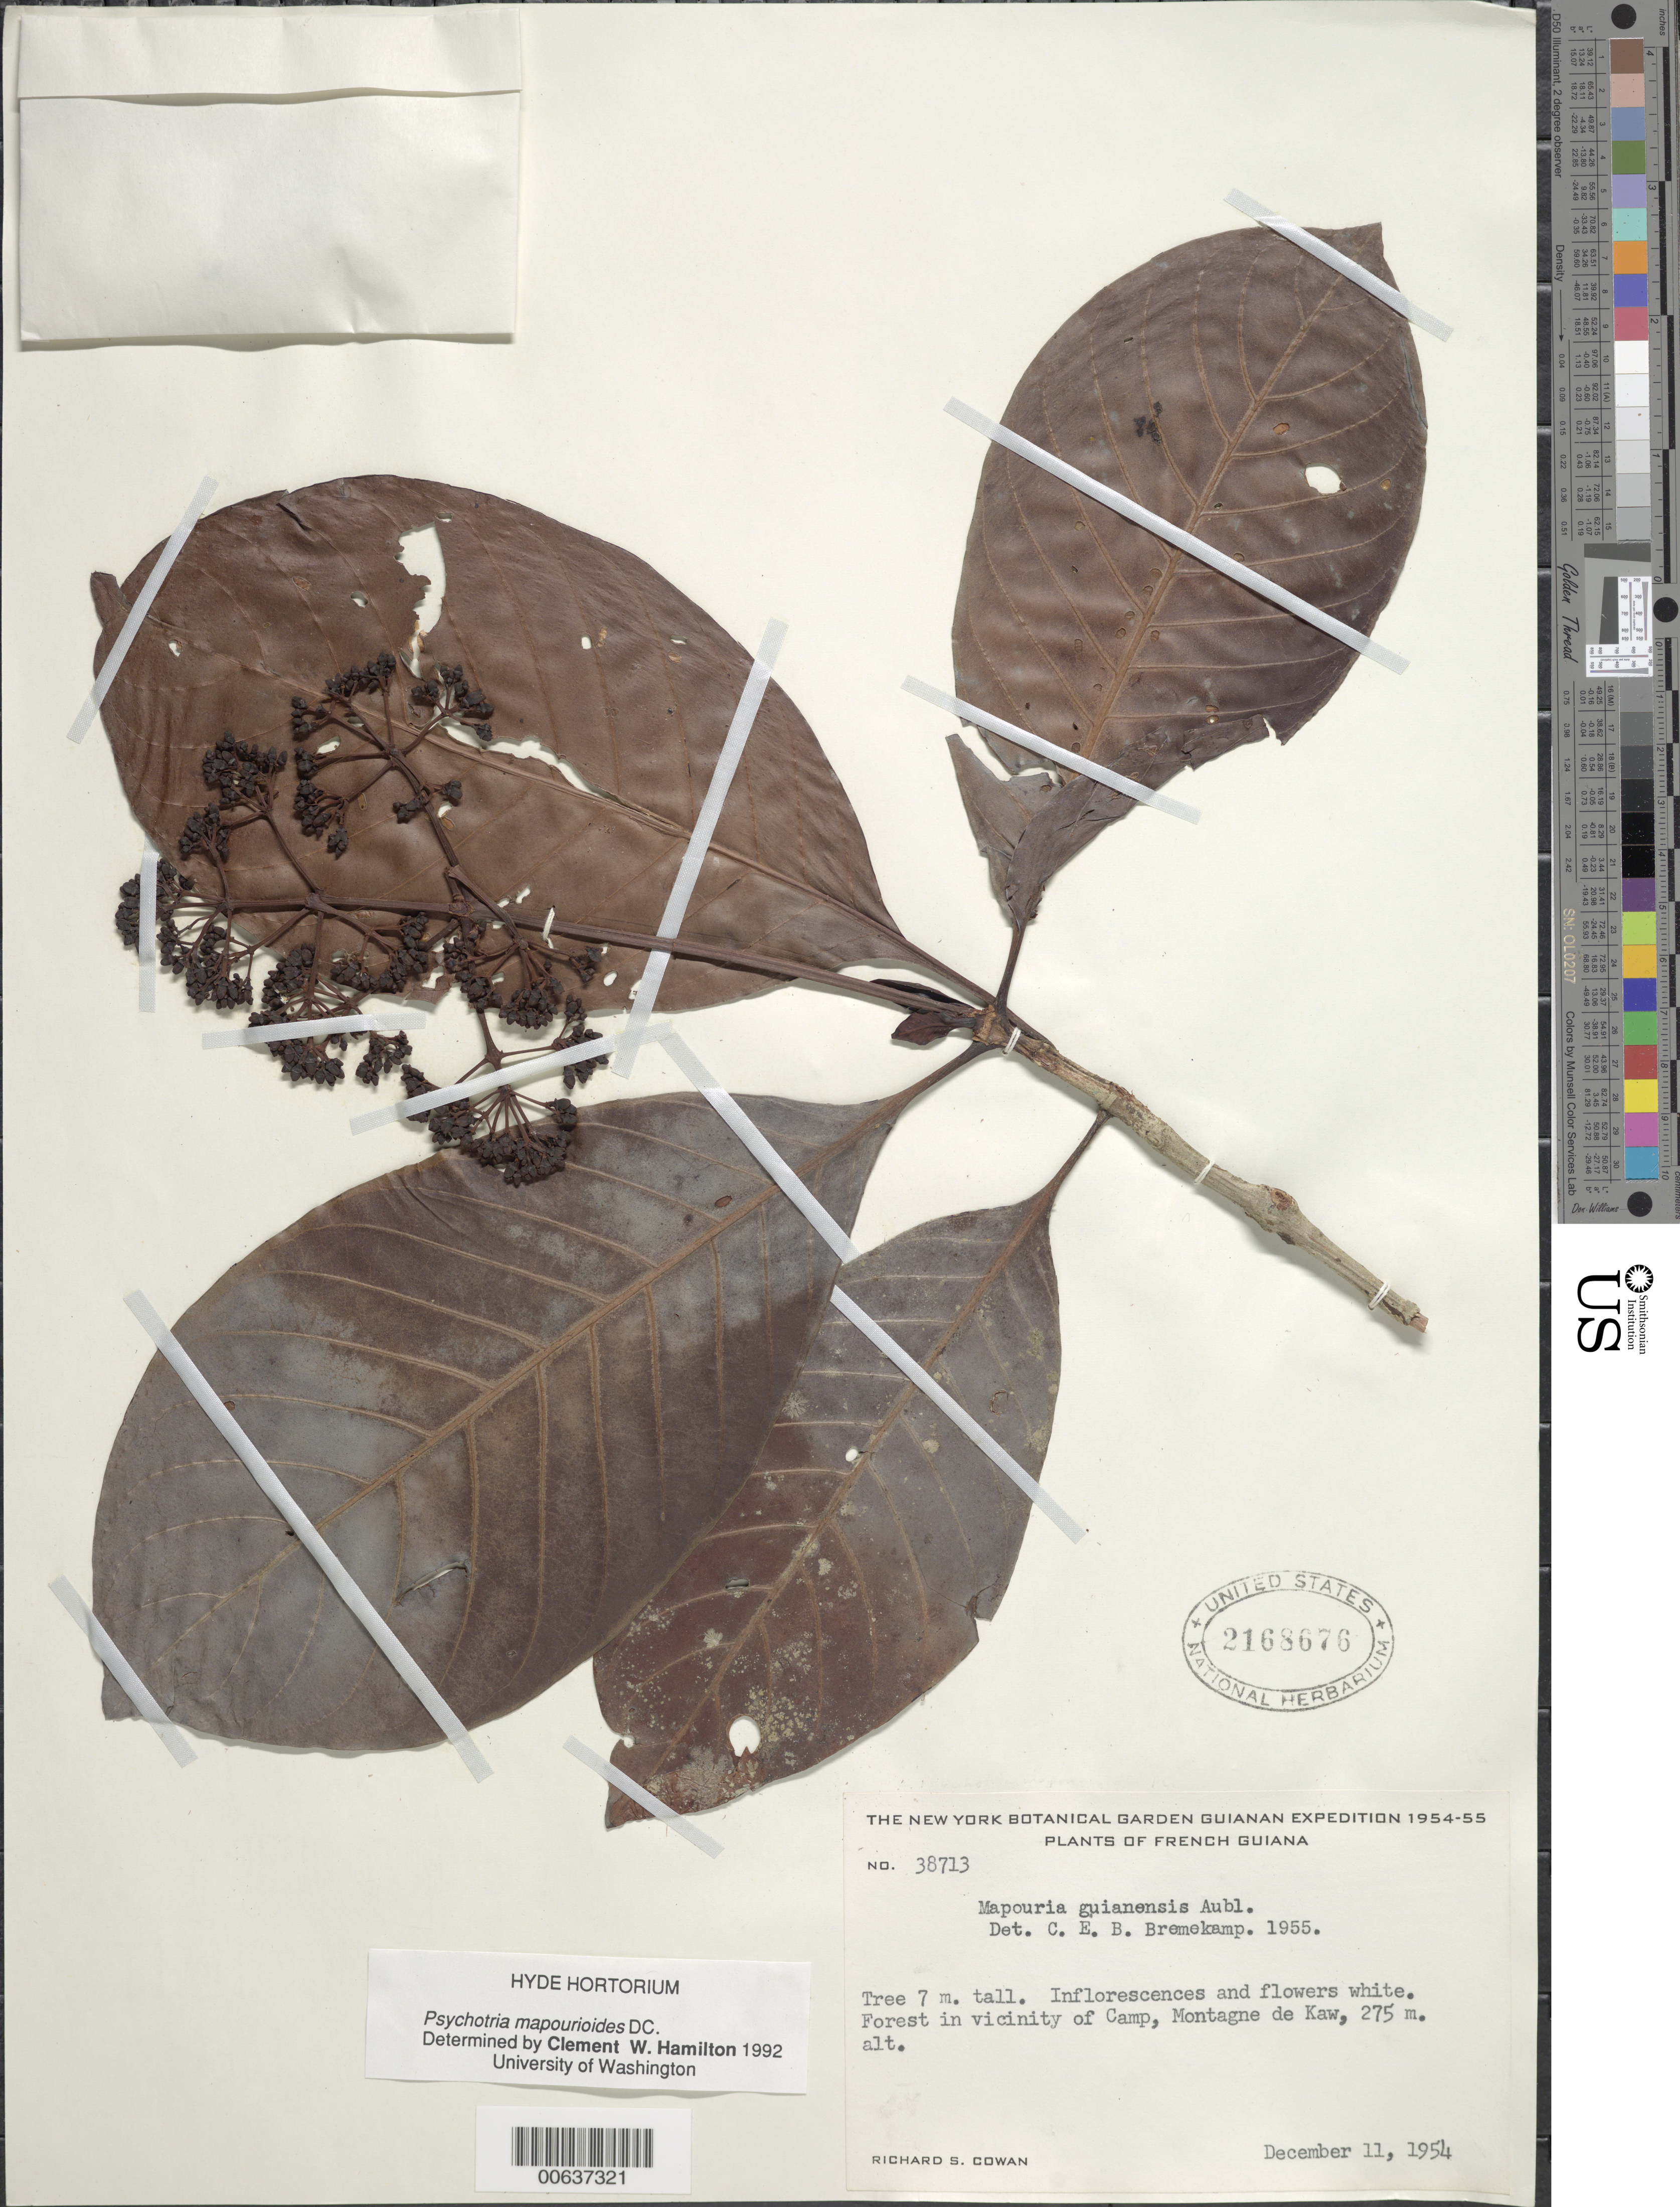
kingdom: Plantae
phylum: Tracheophyta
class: Magnoliopsida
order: Gentianales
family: Rubiaceae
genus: Psychotria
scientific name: Psychotria mapourioides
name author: DC.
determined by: Clement, C. W.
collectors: R. S. Cowan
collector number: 38713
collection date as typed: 11-Dec-54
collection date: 1954-12-11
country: French Guiana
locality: Montagne de Kaw, near camp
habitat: Forest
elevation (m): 275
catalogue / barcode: US 2168676